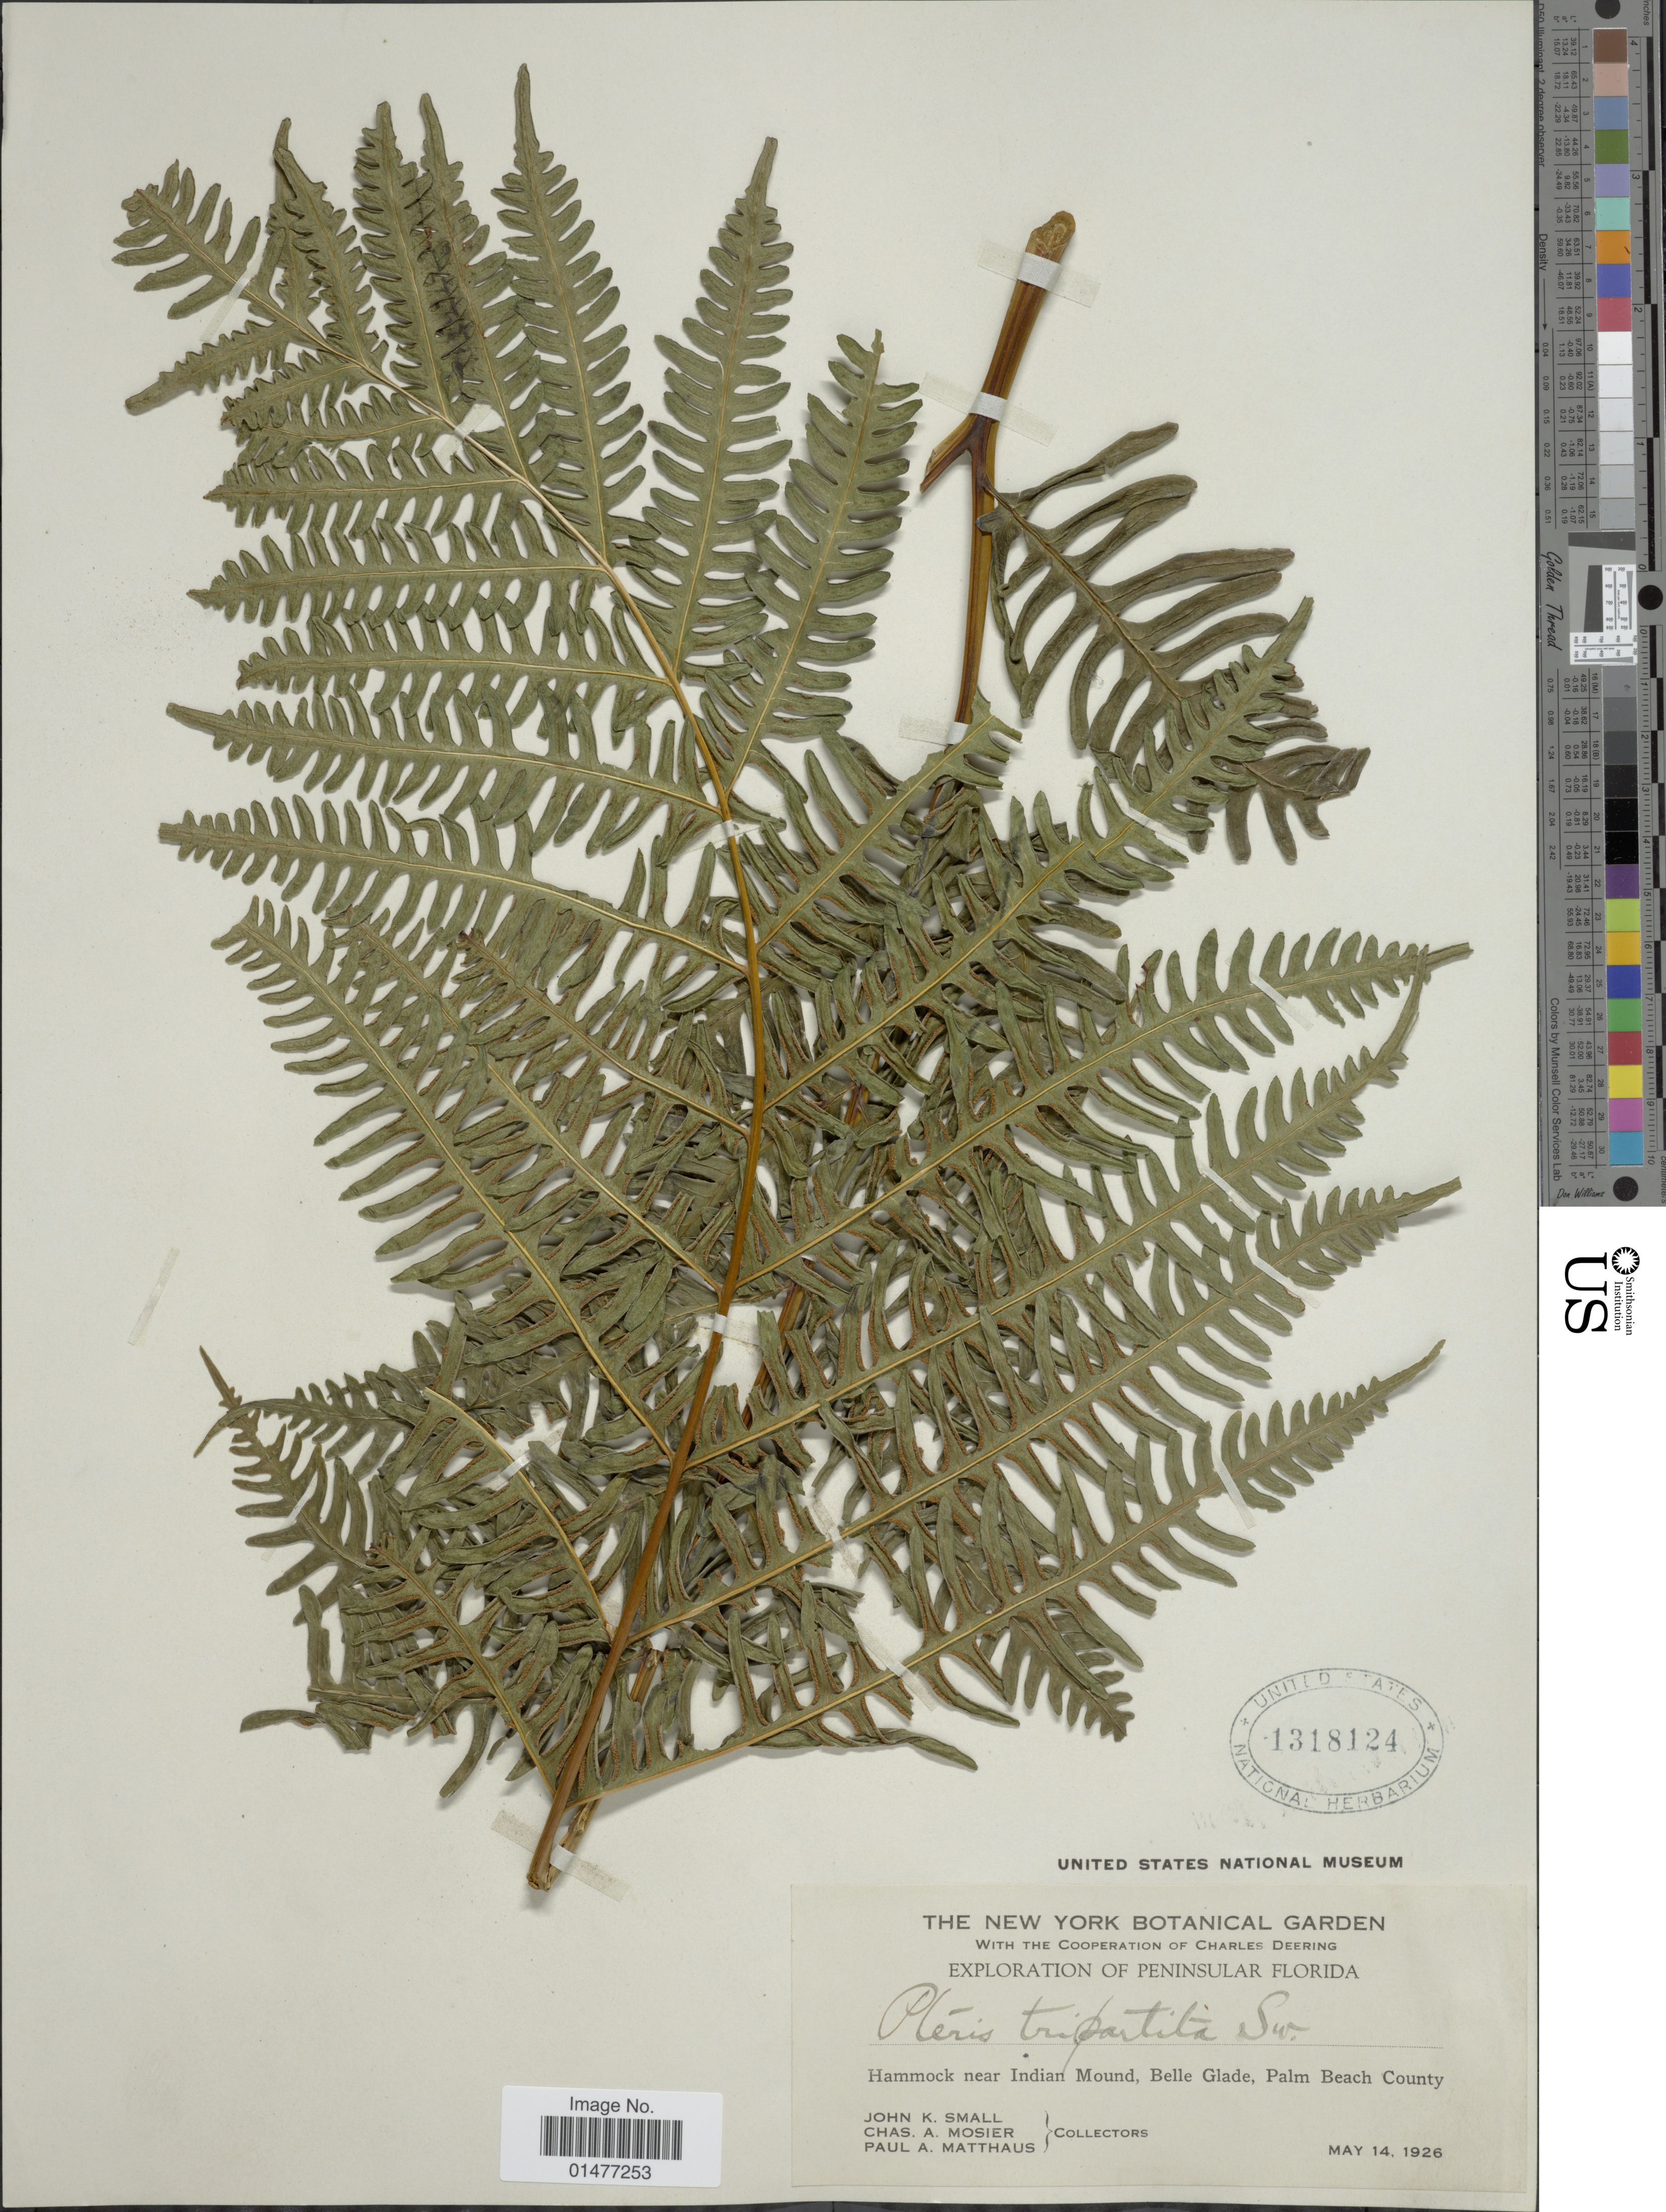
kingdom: Plantae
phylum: Tracheophyta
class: Polypodiopsida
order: Polypodiales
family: Pteridaceae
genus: Pteris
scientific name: Pteris tripartita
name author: Sw.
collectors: J. K. Small, C. A. Mosier & P. Matthaus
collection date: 1926-05-14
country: United States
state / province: Florida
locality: Exploration of Peninsular Florida, Hammock near Indian Mound, Belle Glade, Palm Beach County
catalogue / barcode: US 1318124